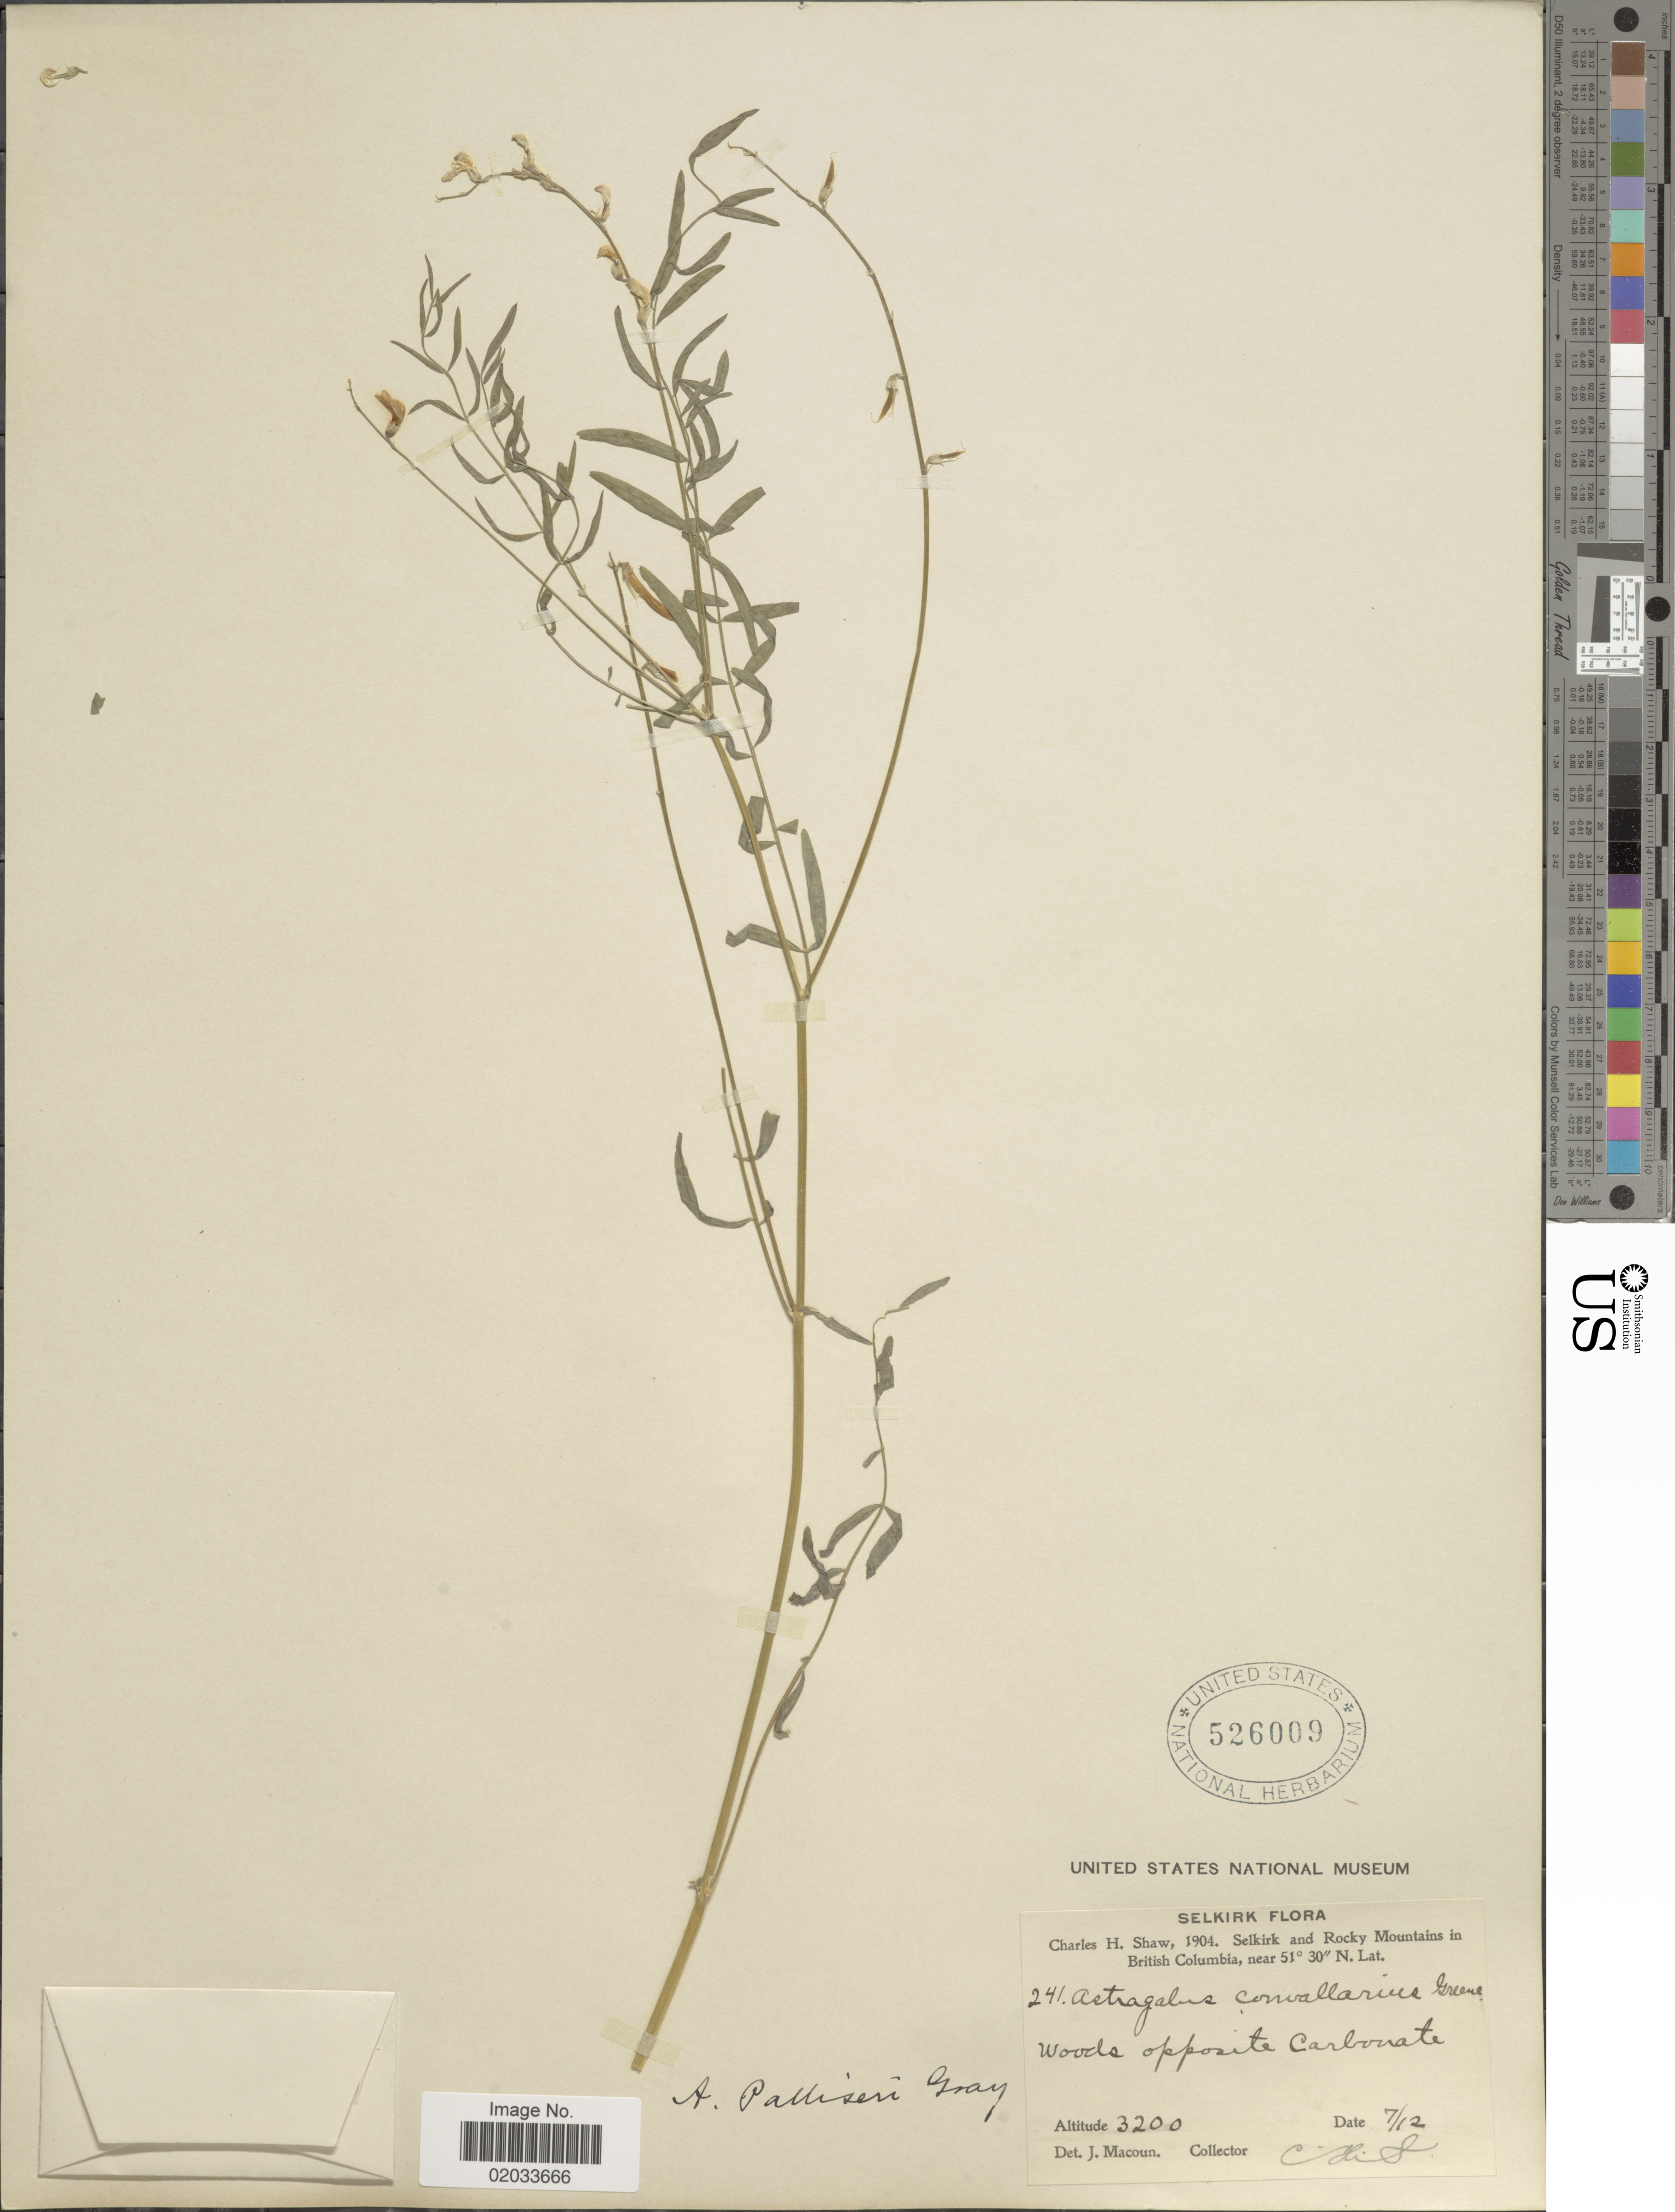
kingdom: Plantae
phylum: Tracheophyta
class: Magnoliopsida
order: Fabales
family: Fabaceae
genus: Astragalus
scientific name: Astragalus palliseri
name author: A. Gray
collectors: C. H. Shaw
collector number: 241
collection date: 1904-07-12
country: Canada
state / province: British Columbia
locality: Selkirk and Rocky Mountains in British Columbia, Woods opposite Carbonate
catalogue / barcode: US 526009